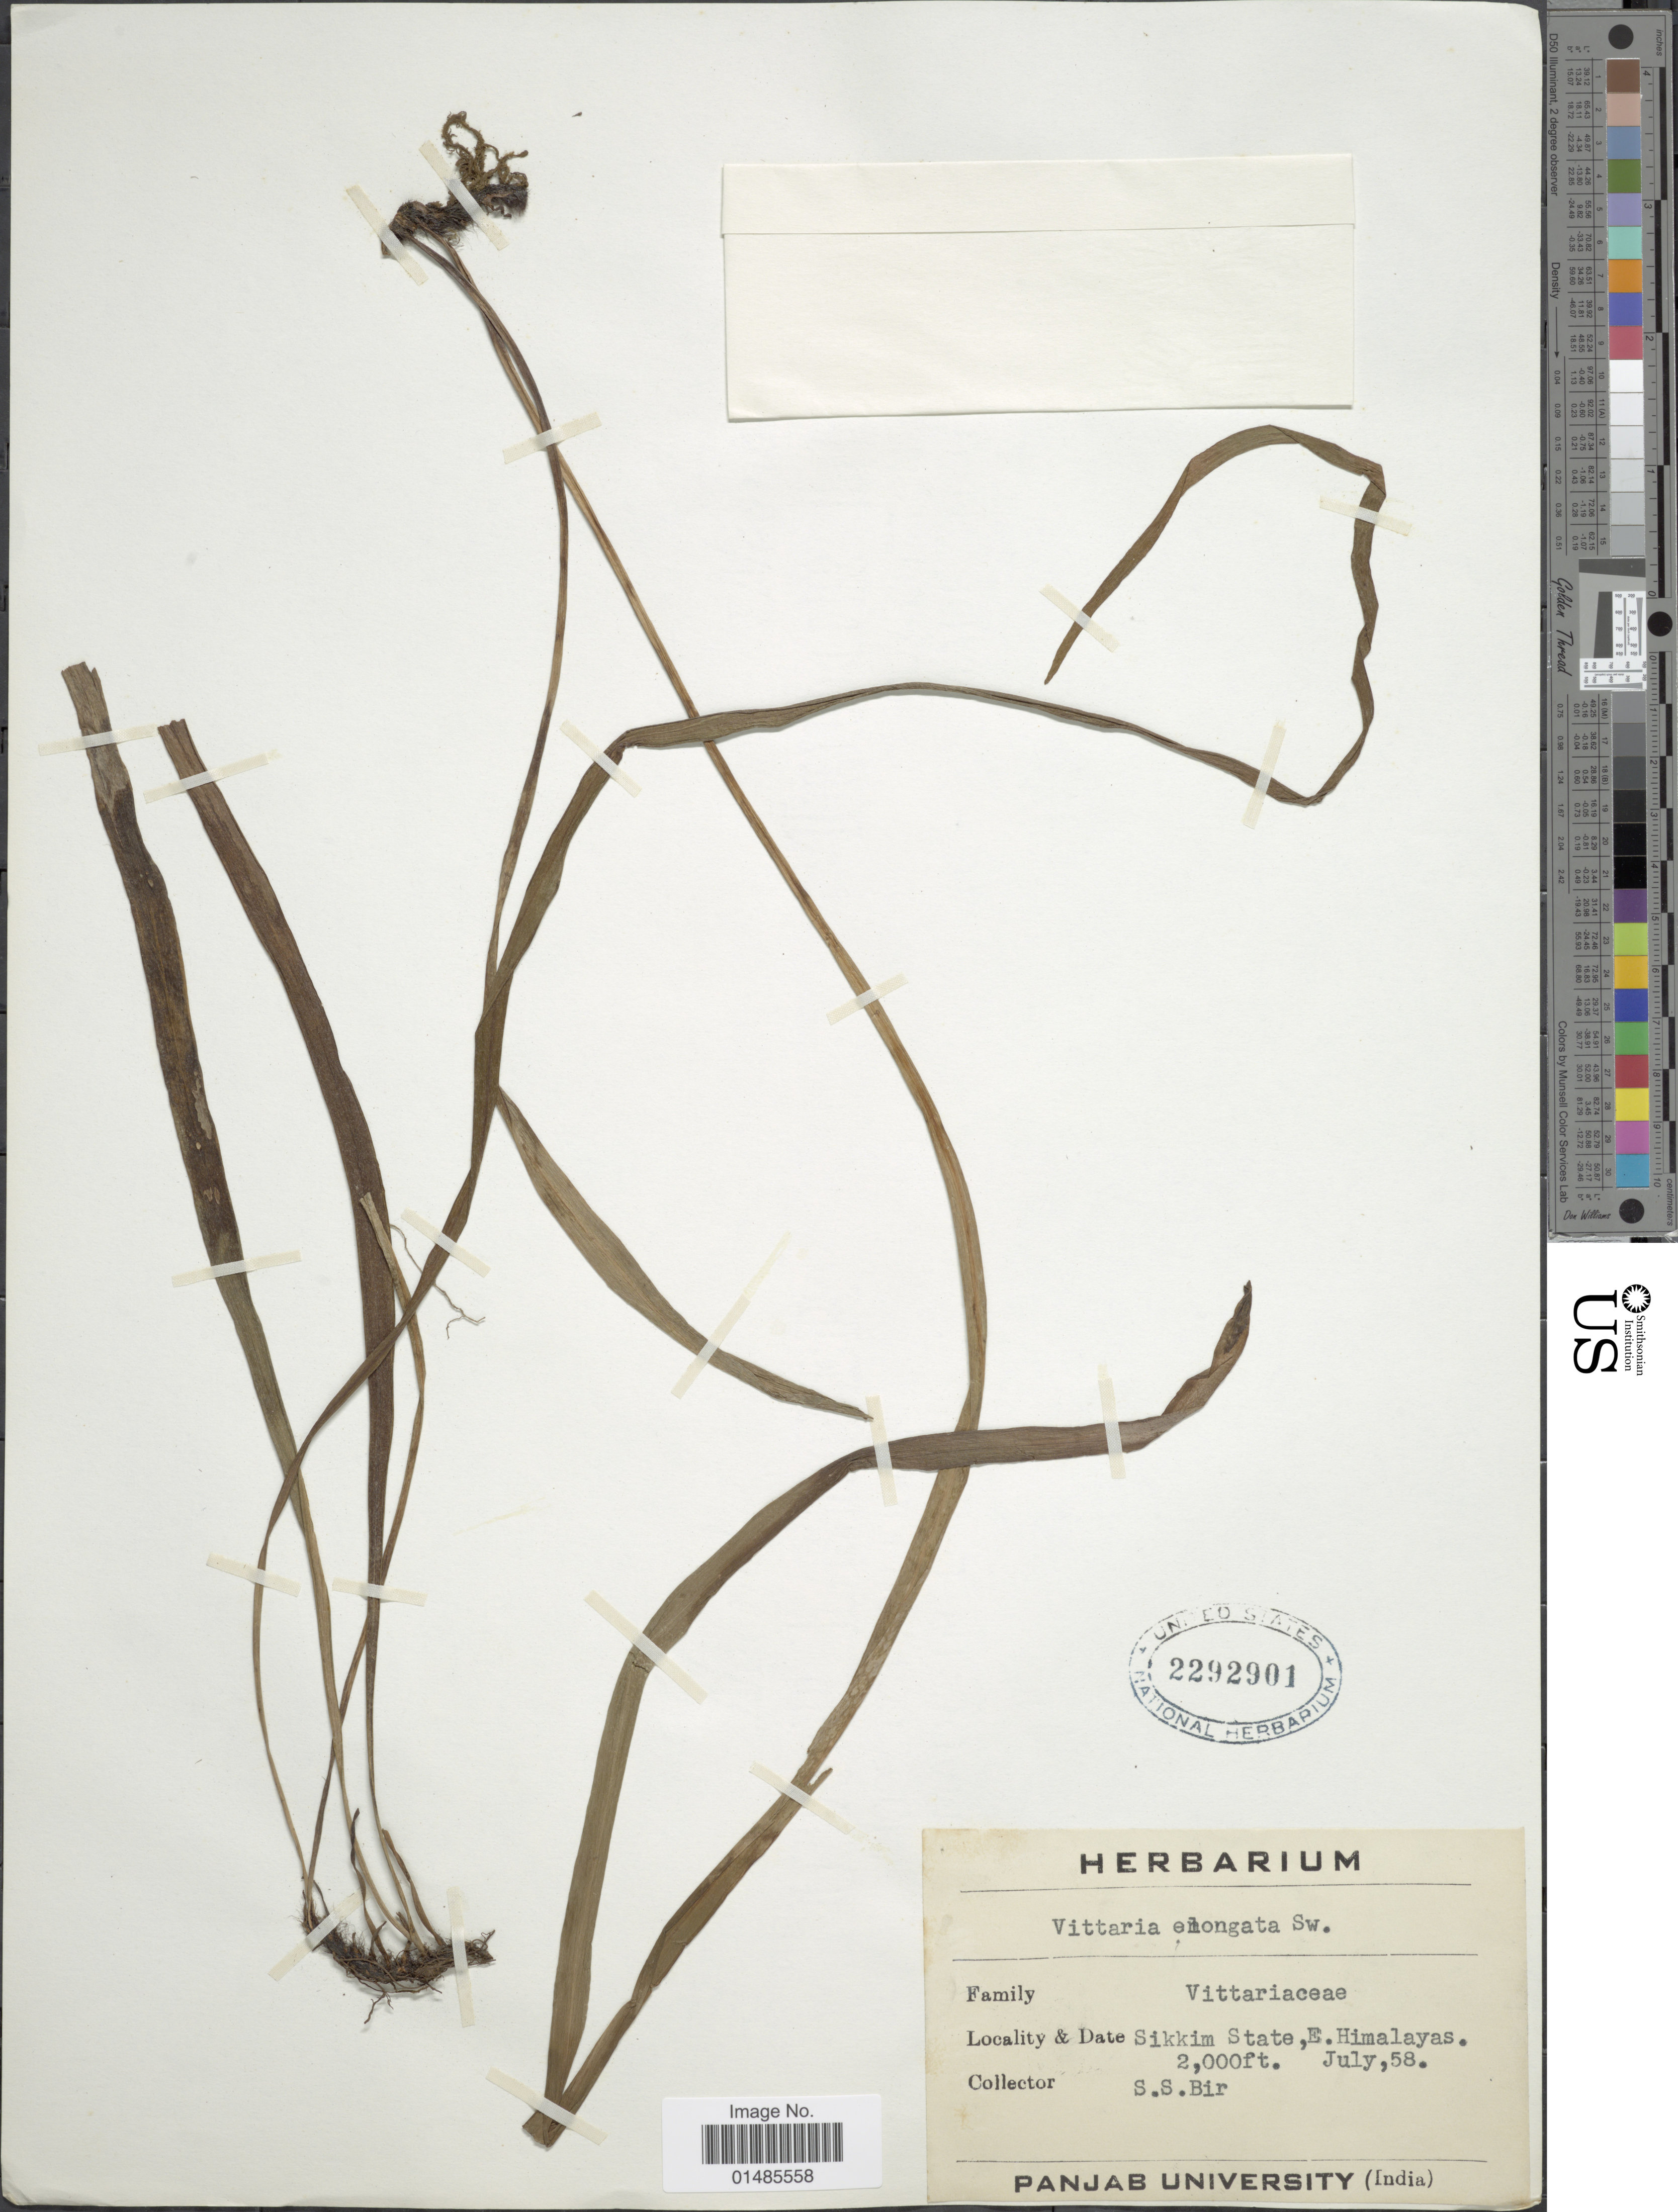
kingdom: Plantae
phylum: Tracheophyta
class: Polypodiopsida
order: Polypodiales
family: Pteridaceae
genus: Haplopteris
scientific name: Haplopteris elongata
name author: (Sw.) Crane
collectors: S. S. Bir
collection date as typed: Transcribed d/m/y: /7/58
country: India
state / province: Sikkim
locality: E. Himalayas.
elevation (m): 610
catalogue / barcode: US 2292901